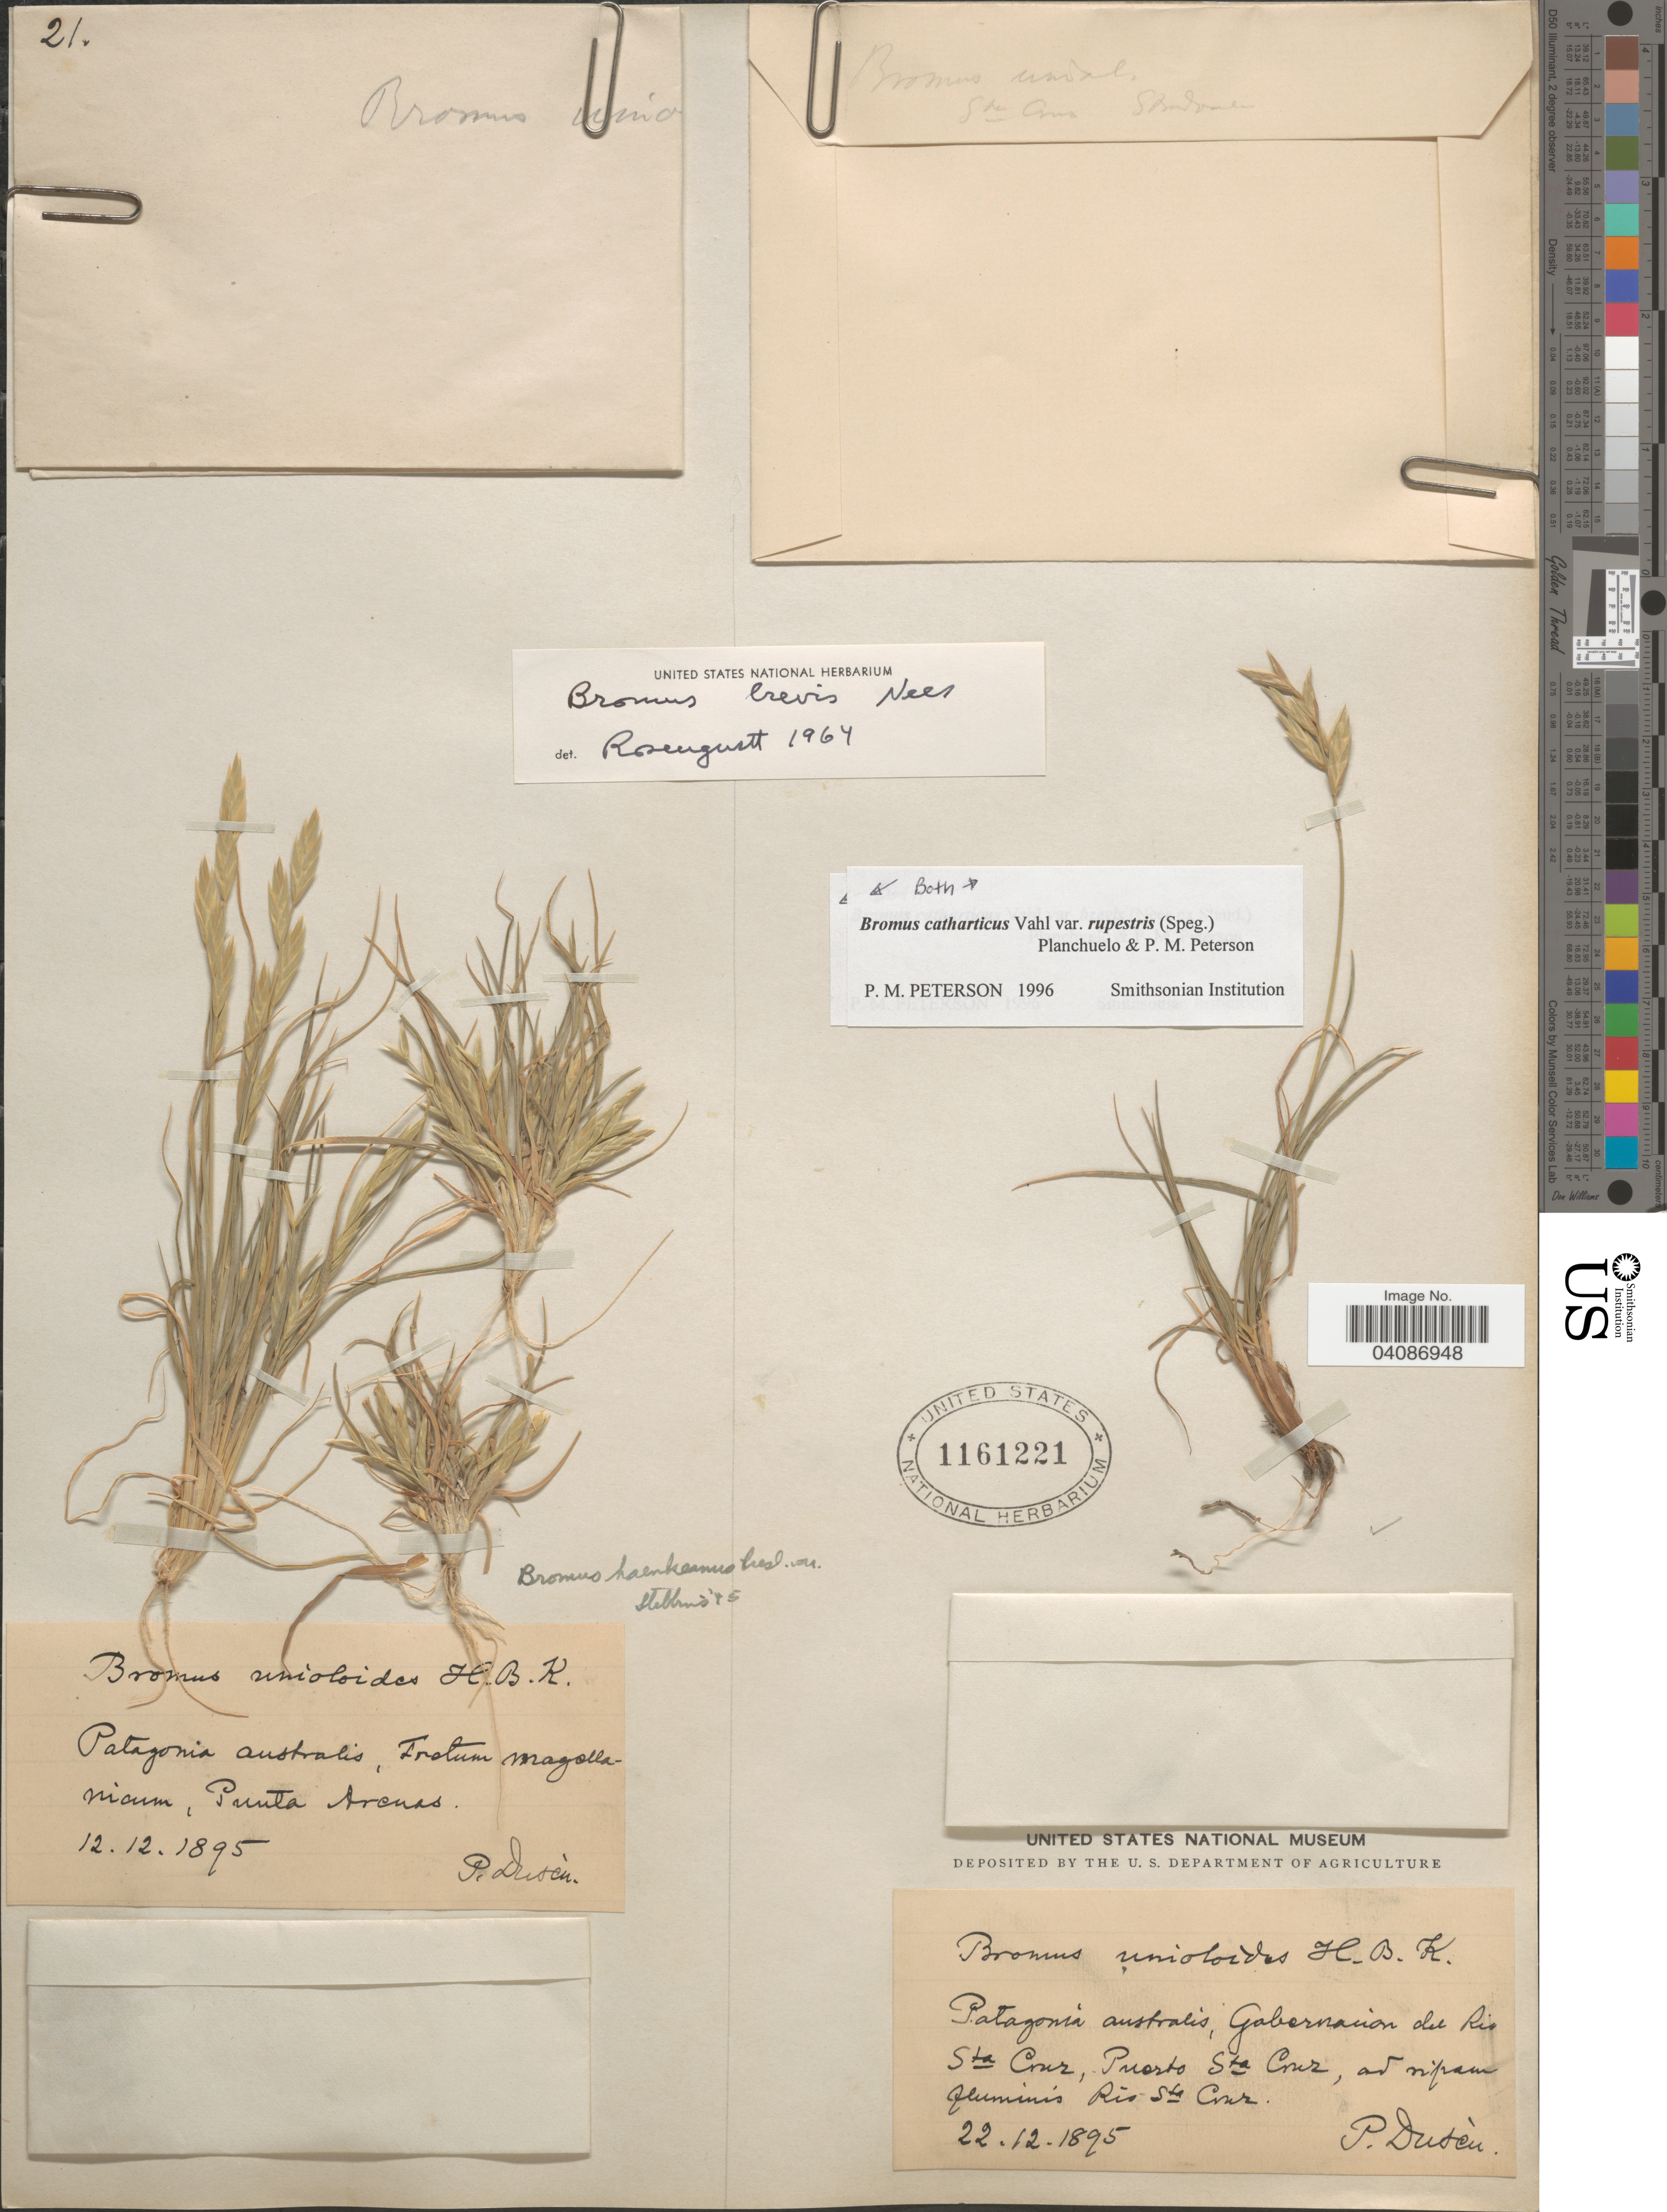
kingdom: Plantae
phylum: Tracheophyta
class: Liliopsida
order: Poales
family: Poaceae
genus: Bromus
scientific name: Bromus cebadilla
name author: Steud.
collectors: P. Dusén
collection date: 1895-12-22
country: Argentina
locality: Patagonia australis, Gobernacion du Rio Sta Cruz, Puerto Sta Cruz, ad ripam fluminis Rio Sta Cruz.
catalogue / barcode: US 1161221